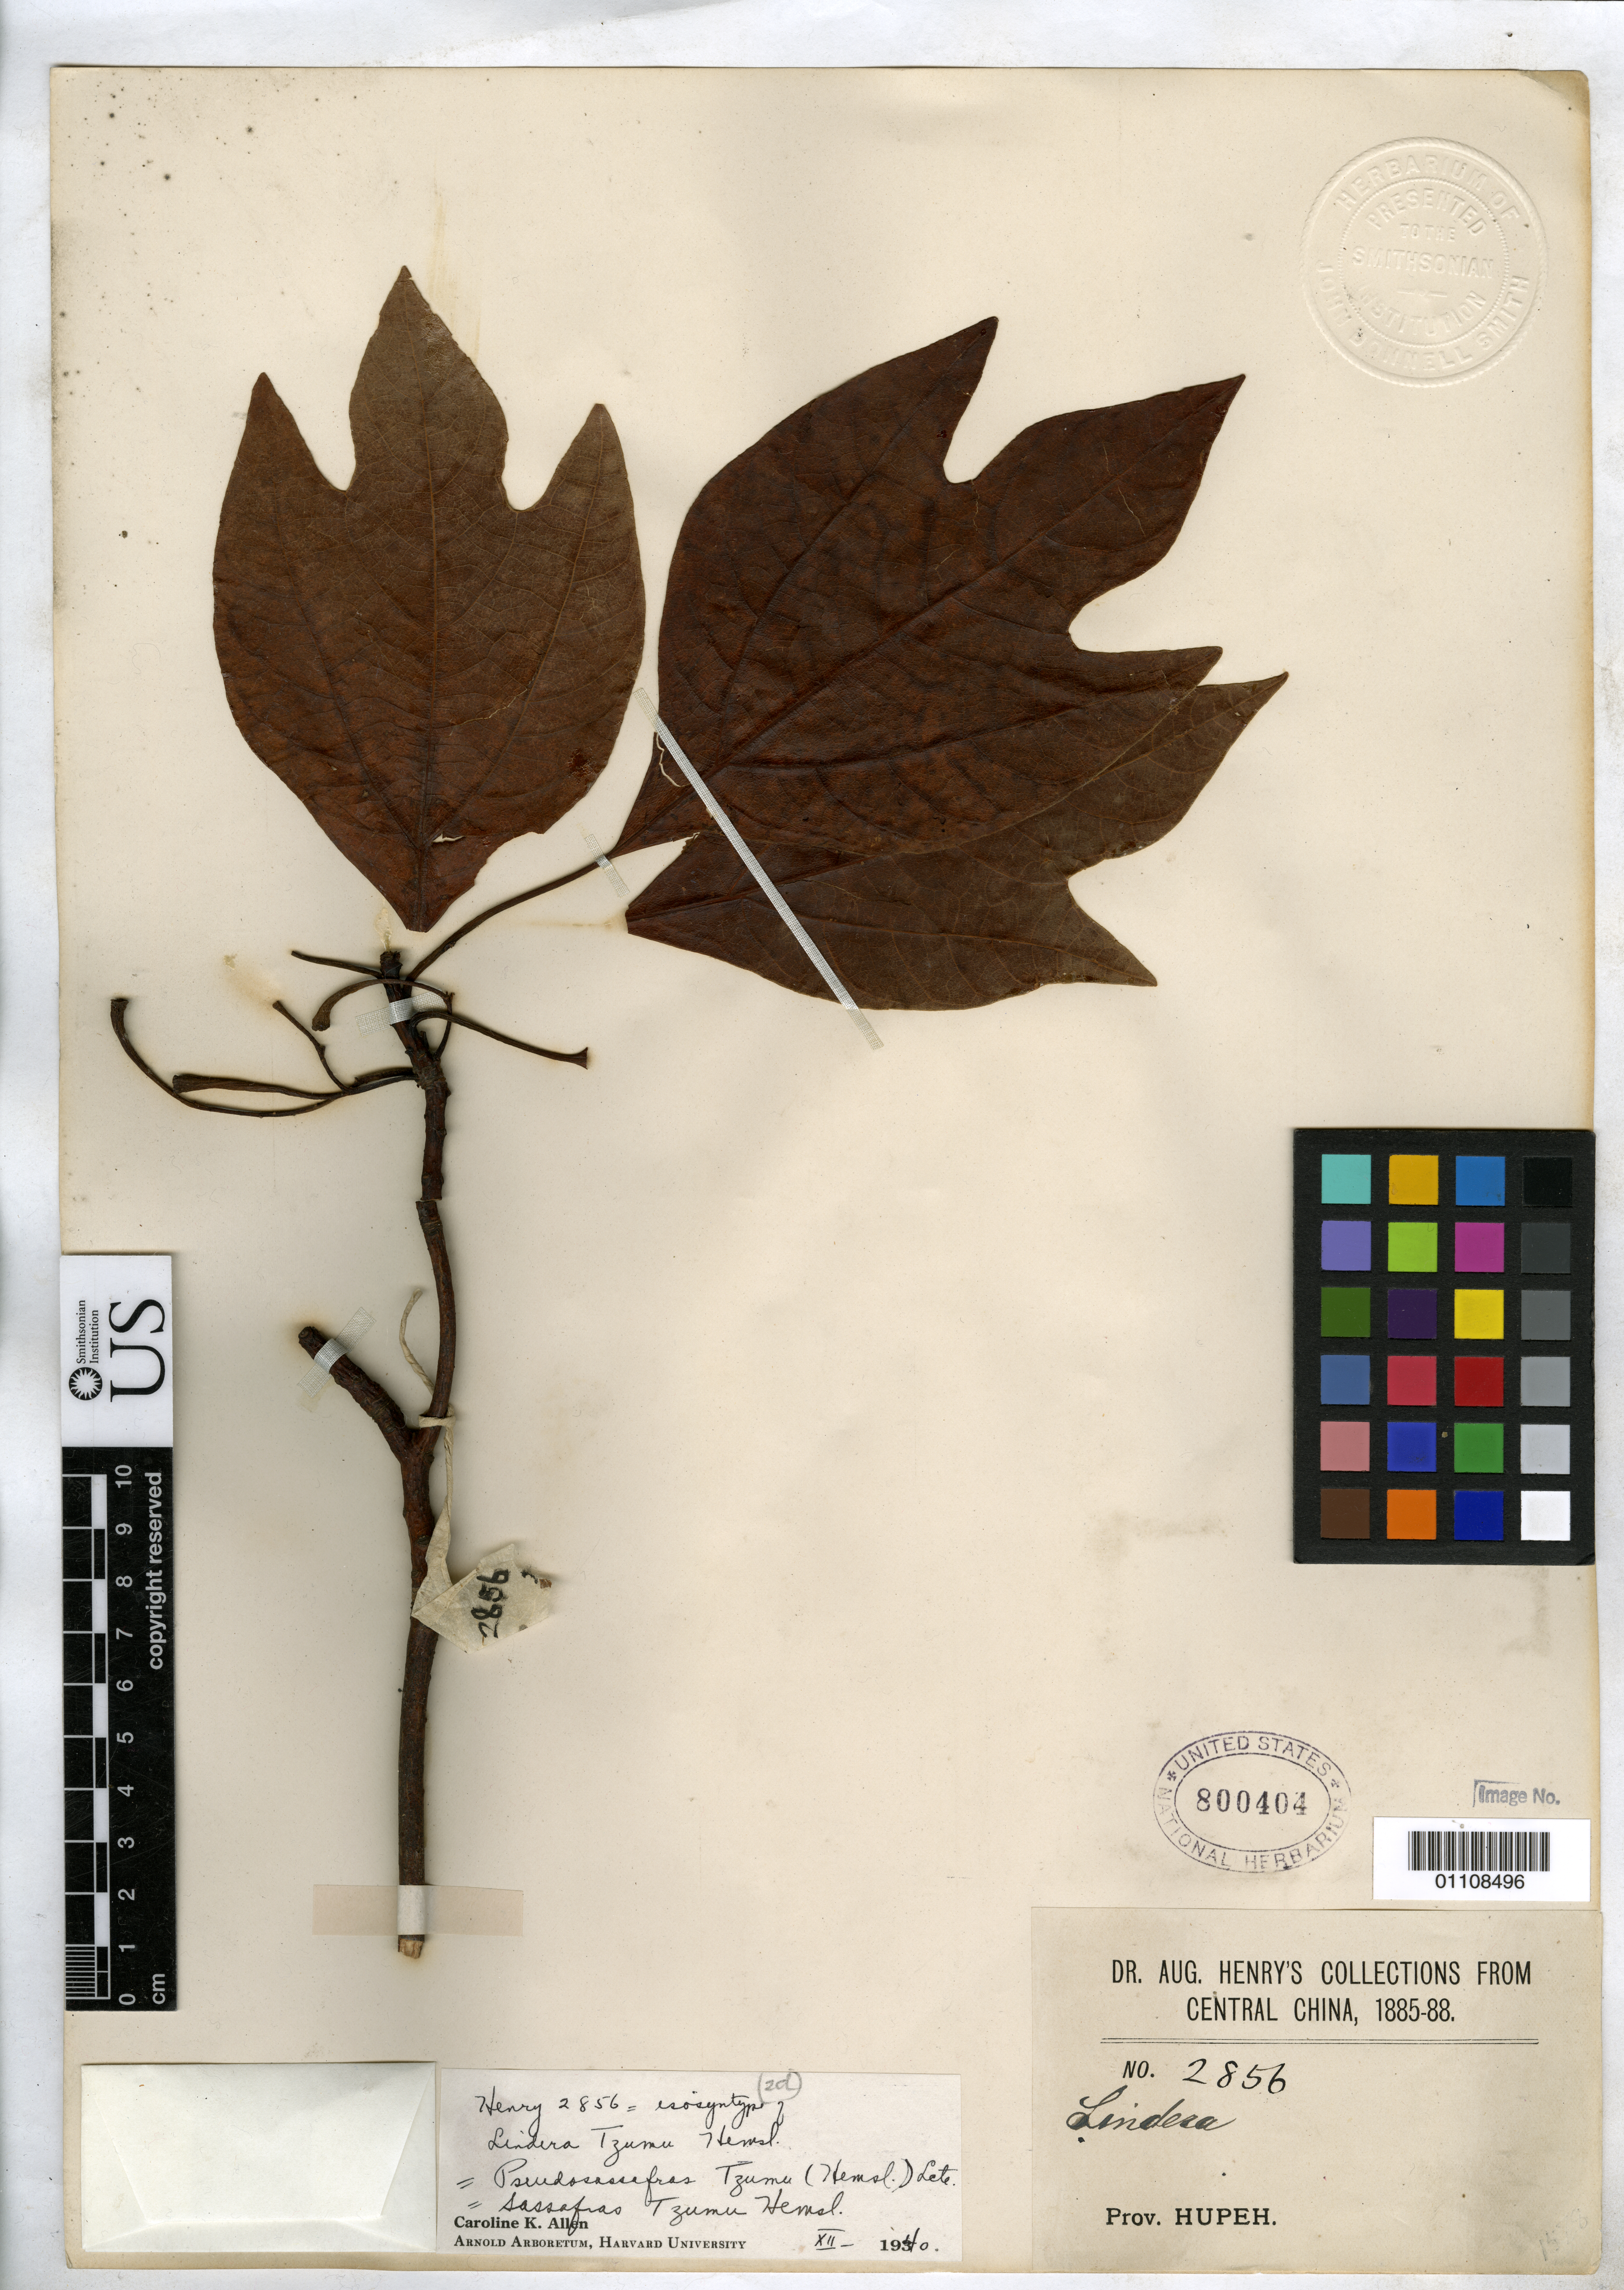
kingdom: Plantae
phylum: Tracheophyta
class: Magnoliopsida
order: Laurales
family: Lauraceae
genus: Lindera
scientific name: Lindera tzumu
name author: Hemsl.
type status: Isosyntype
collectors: A. Henry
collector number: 2856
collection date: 1885/1888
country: China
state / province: Hubei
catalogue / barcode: US 800404